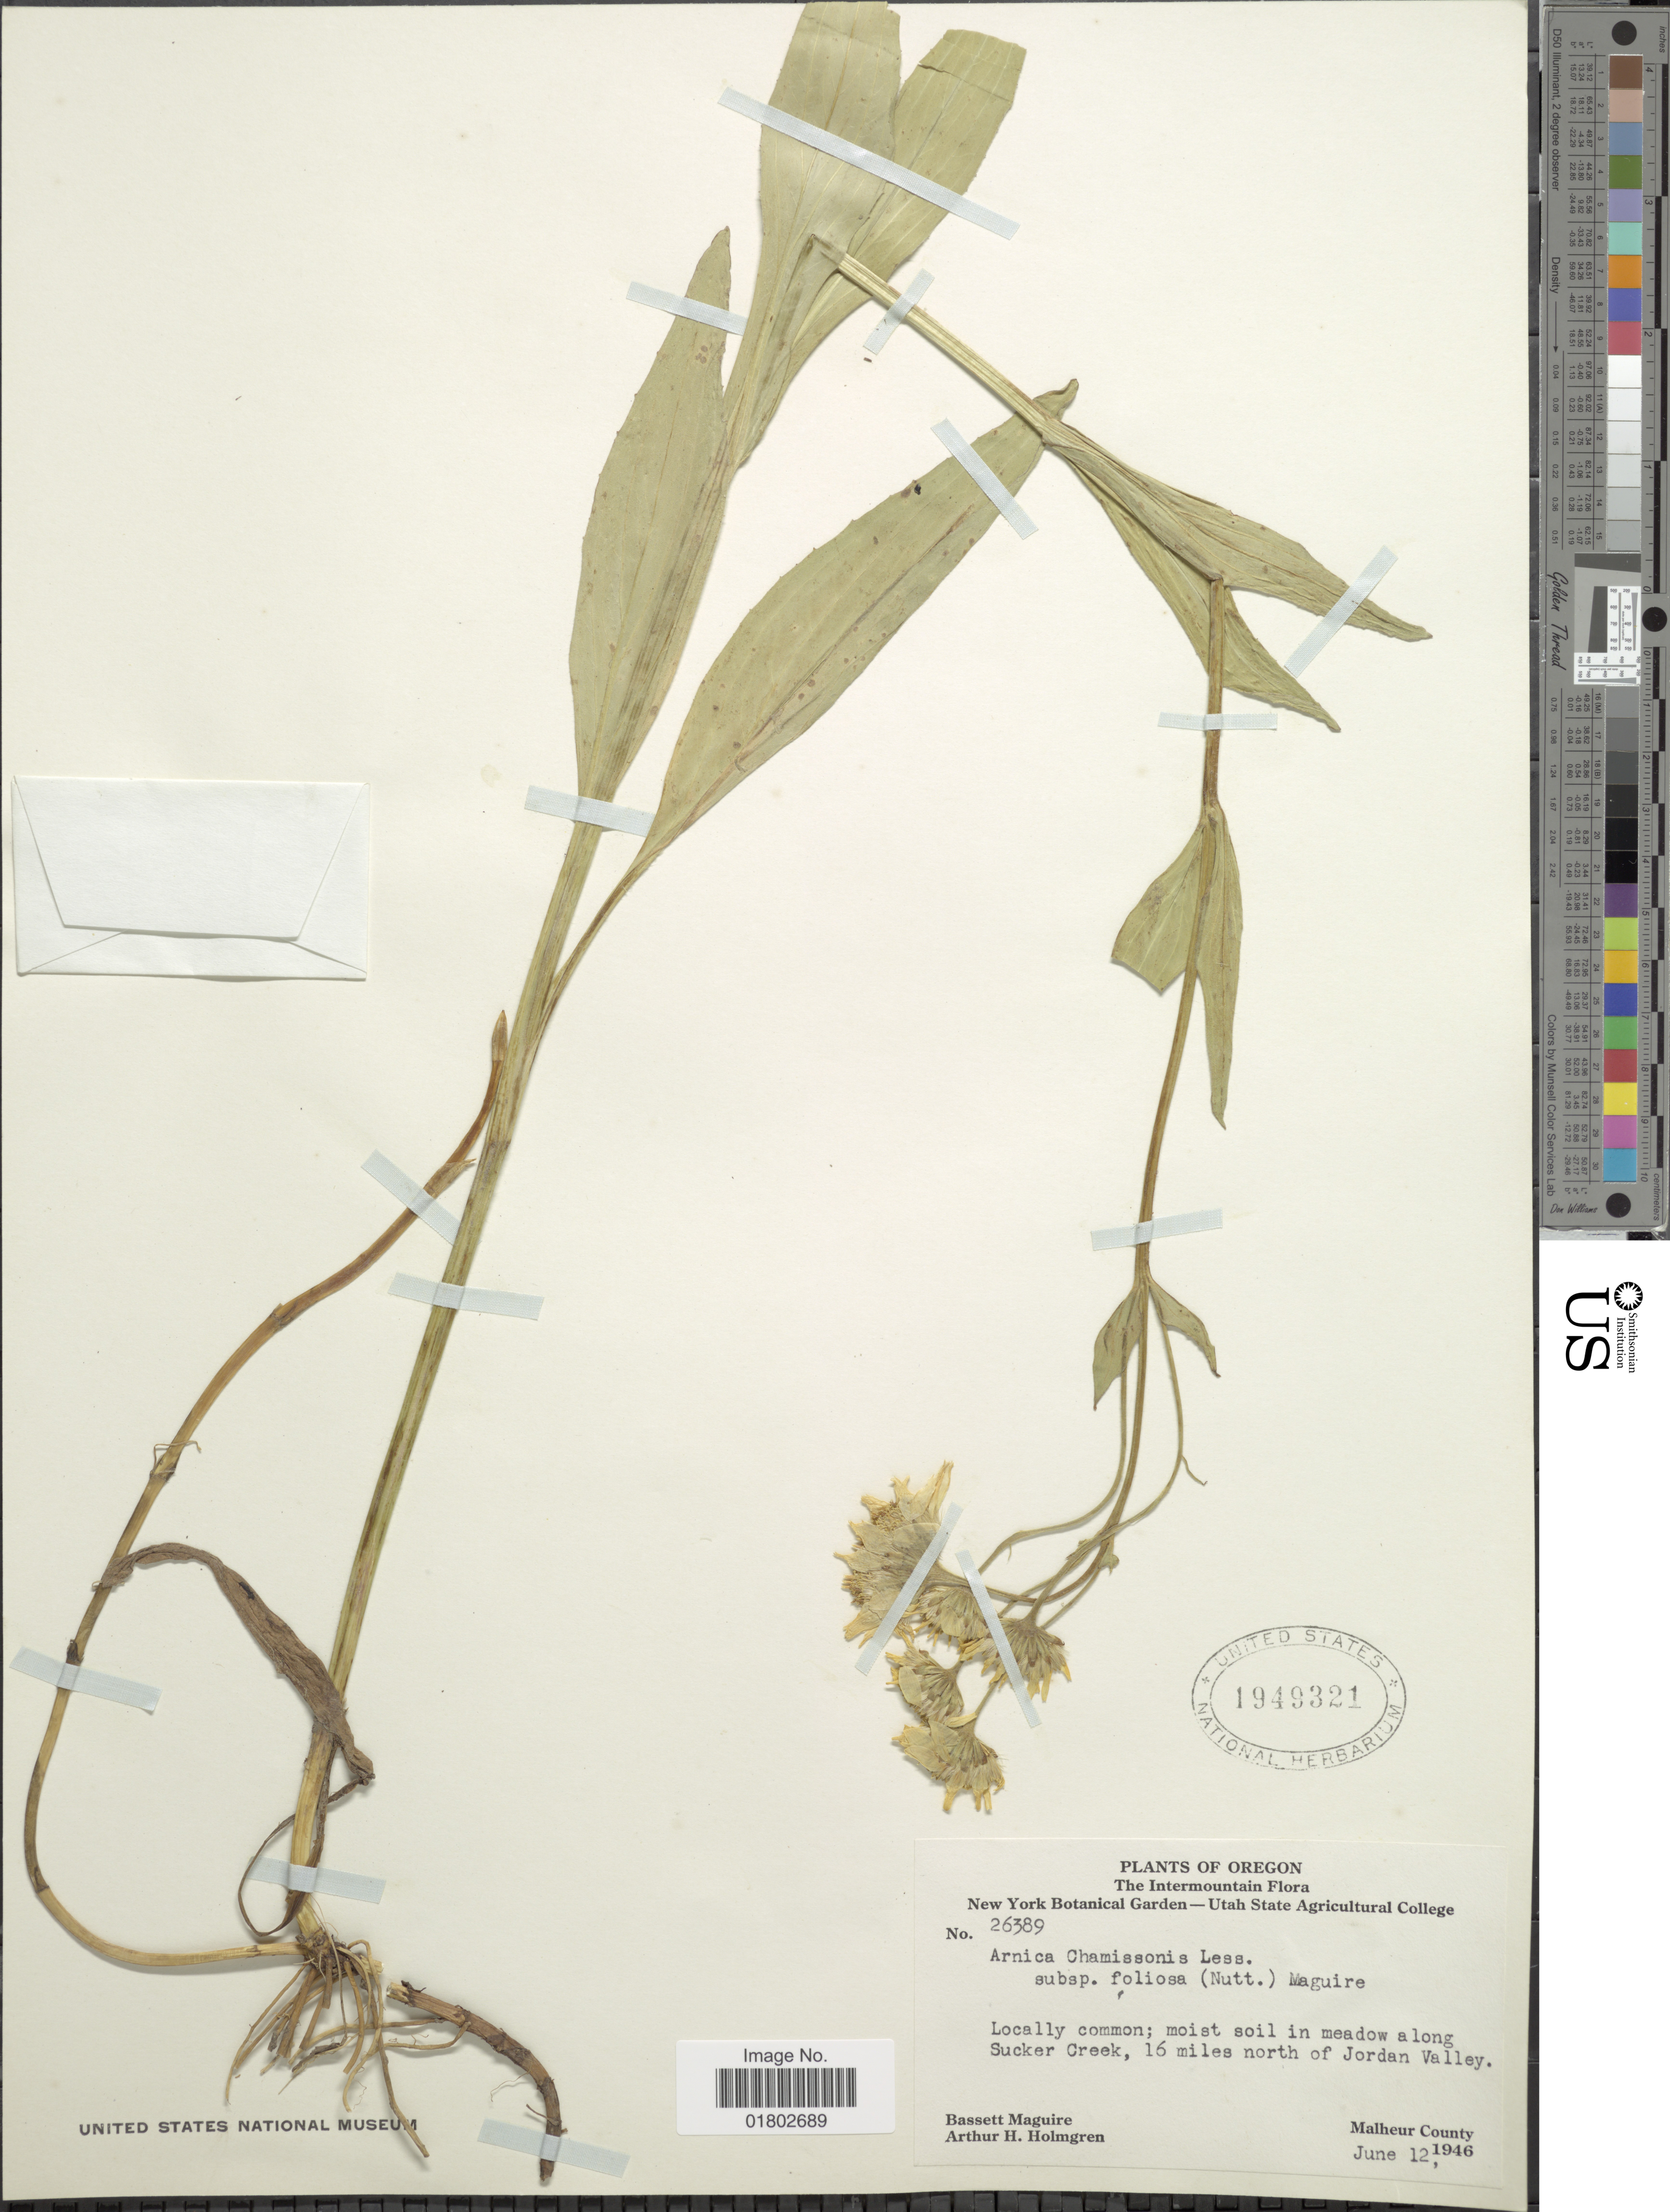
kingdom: Plantae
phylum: Tracheophyta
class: Magnoliopsida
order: Asterales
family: Asteraceae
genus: Arnica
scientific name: Arnica chamissonis subsp. foliosa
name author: (Nutt.) Maguire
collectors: B. Maguire & A. H. Holmgren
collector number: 26389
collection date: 1946-06-12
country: United States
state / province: Oregon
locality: The Intermountain, moist soil in meadow a long Sucker Creek, 16 miles north of Jordan Valley, Malheur County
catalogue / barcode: US 1949321